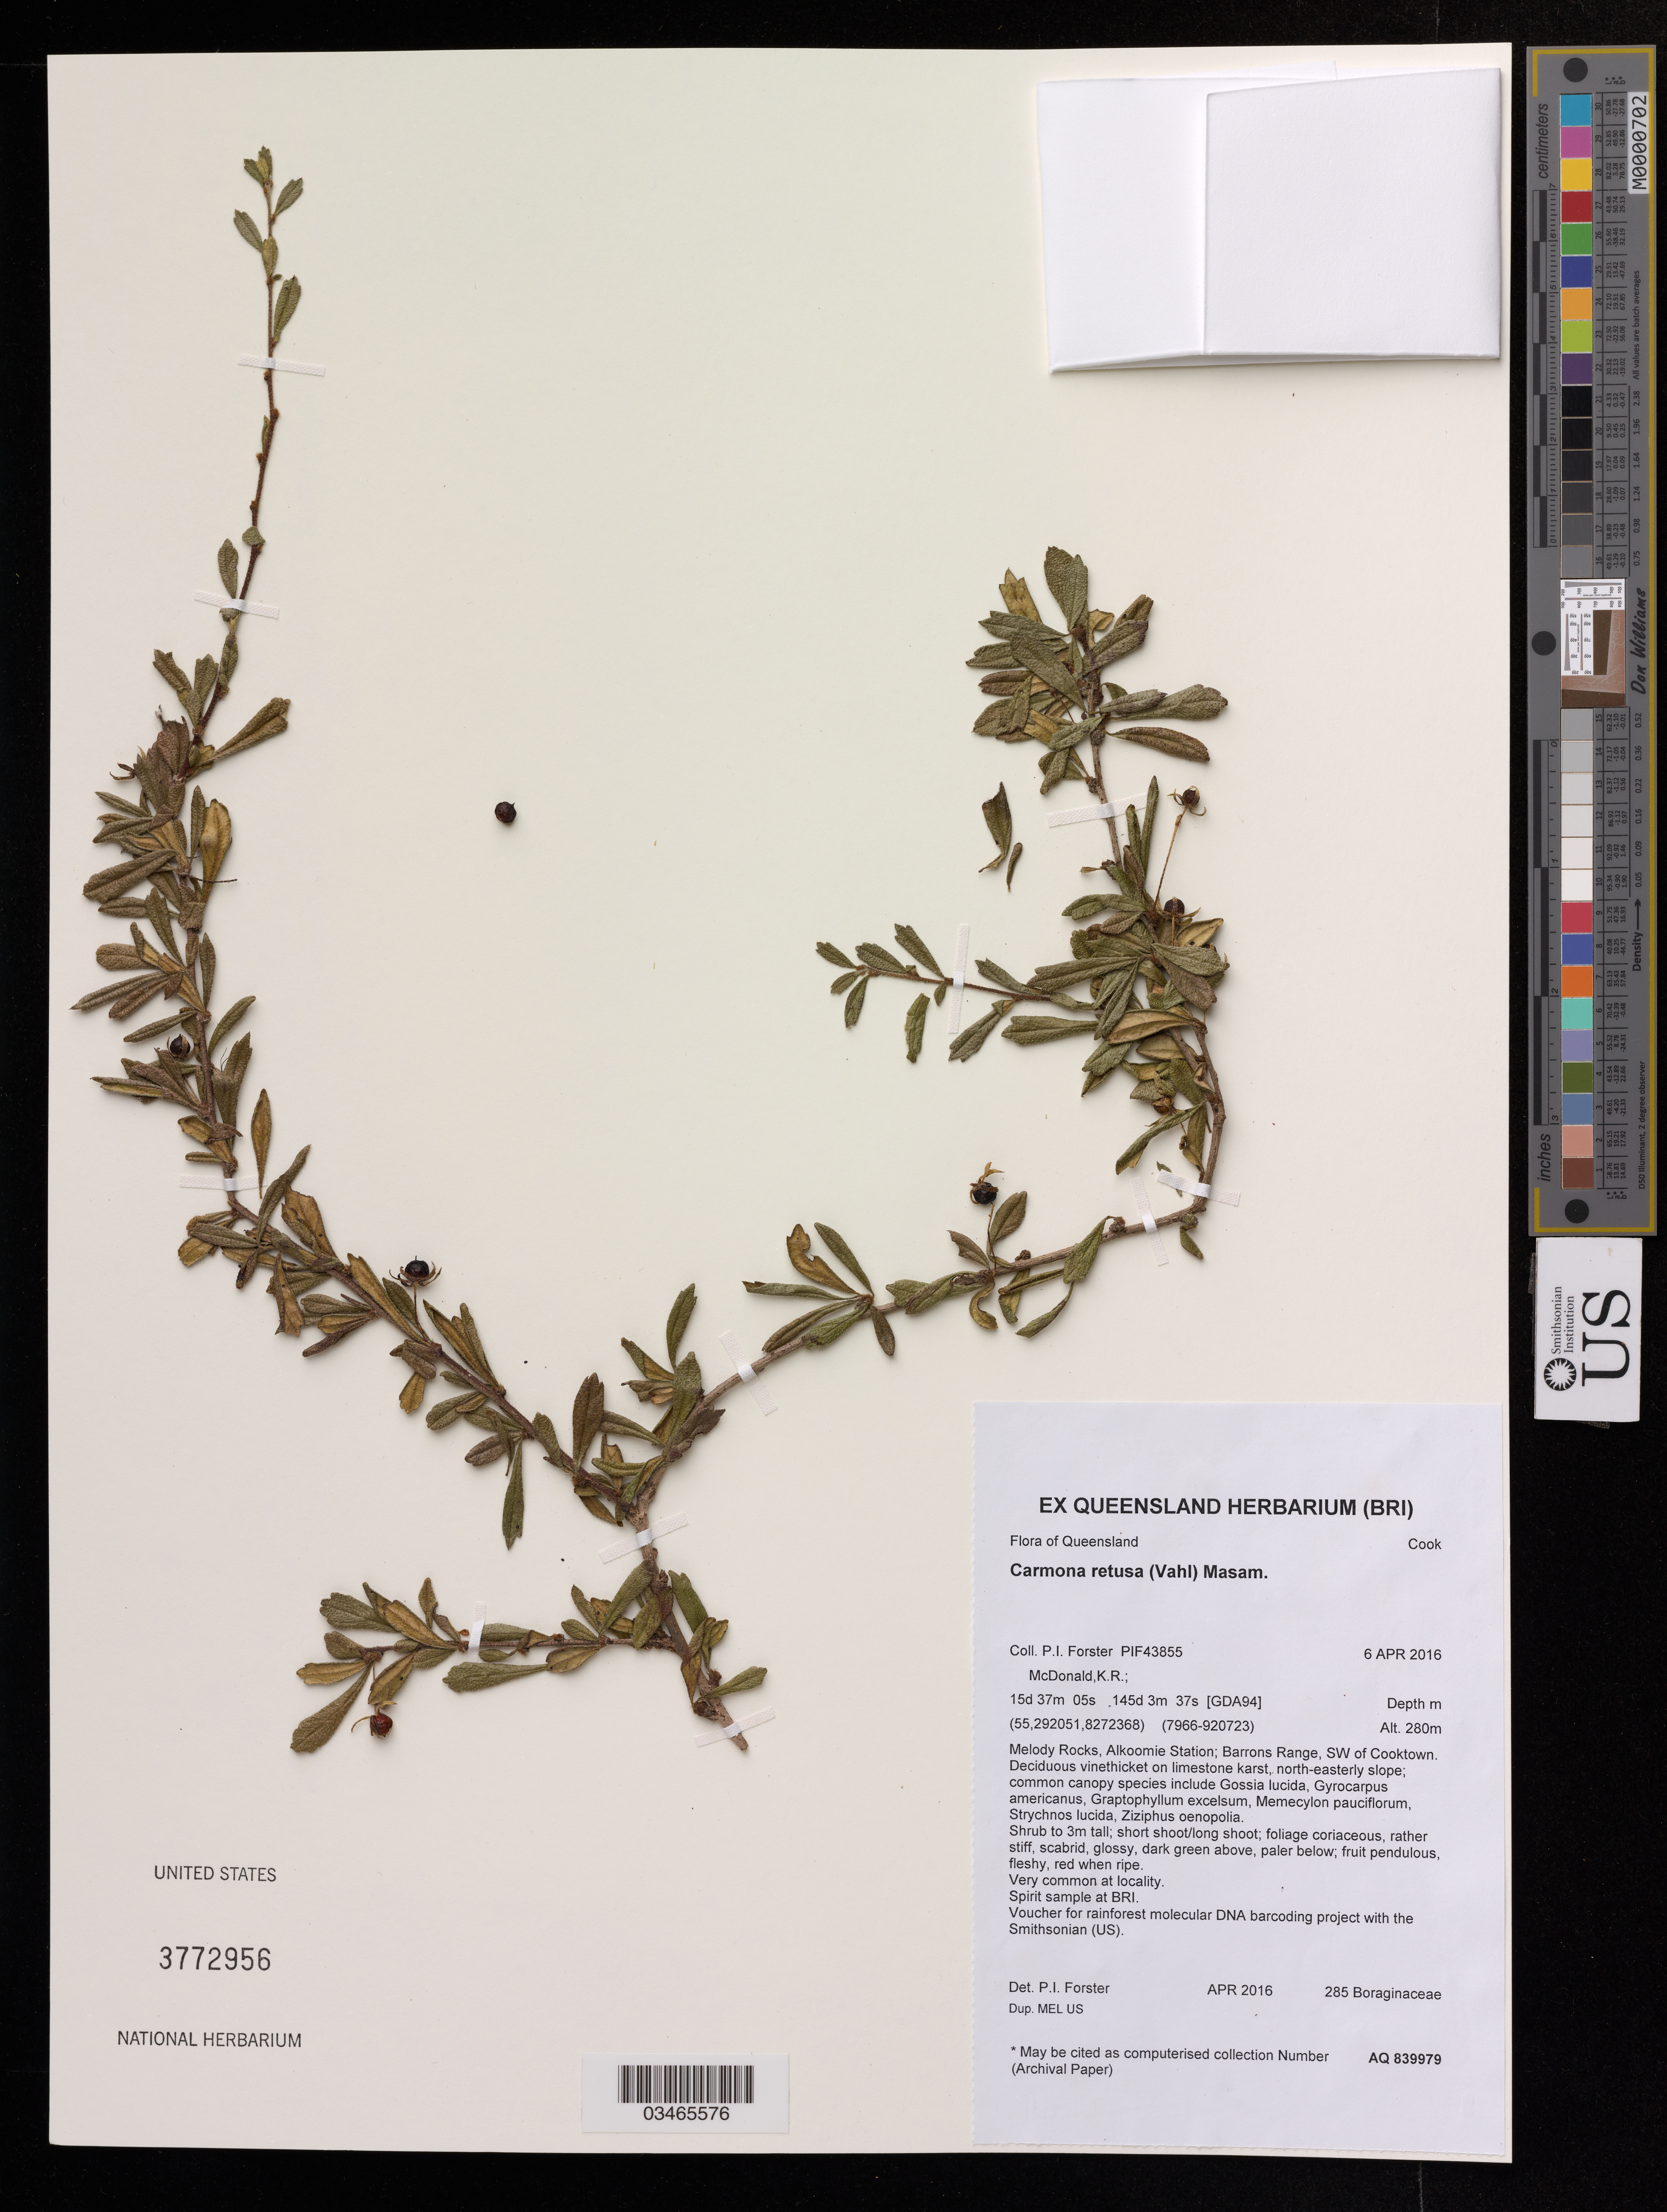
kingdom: Plantae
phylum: Tracheophyta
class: Magnoliopsida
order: Boraginales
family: Ehretiaceae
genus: Carmona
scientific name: Carmona retusa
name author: (Vahl) Masam.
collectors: P. Forster & K. McDonald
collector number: PIF43855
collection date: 2016-04-06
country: Australia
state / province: Queensland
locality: Cook, Alkoomie Station; Barrons Range, SW of Cooktown.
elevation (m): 280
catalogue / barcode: US 3772956